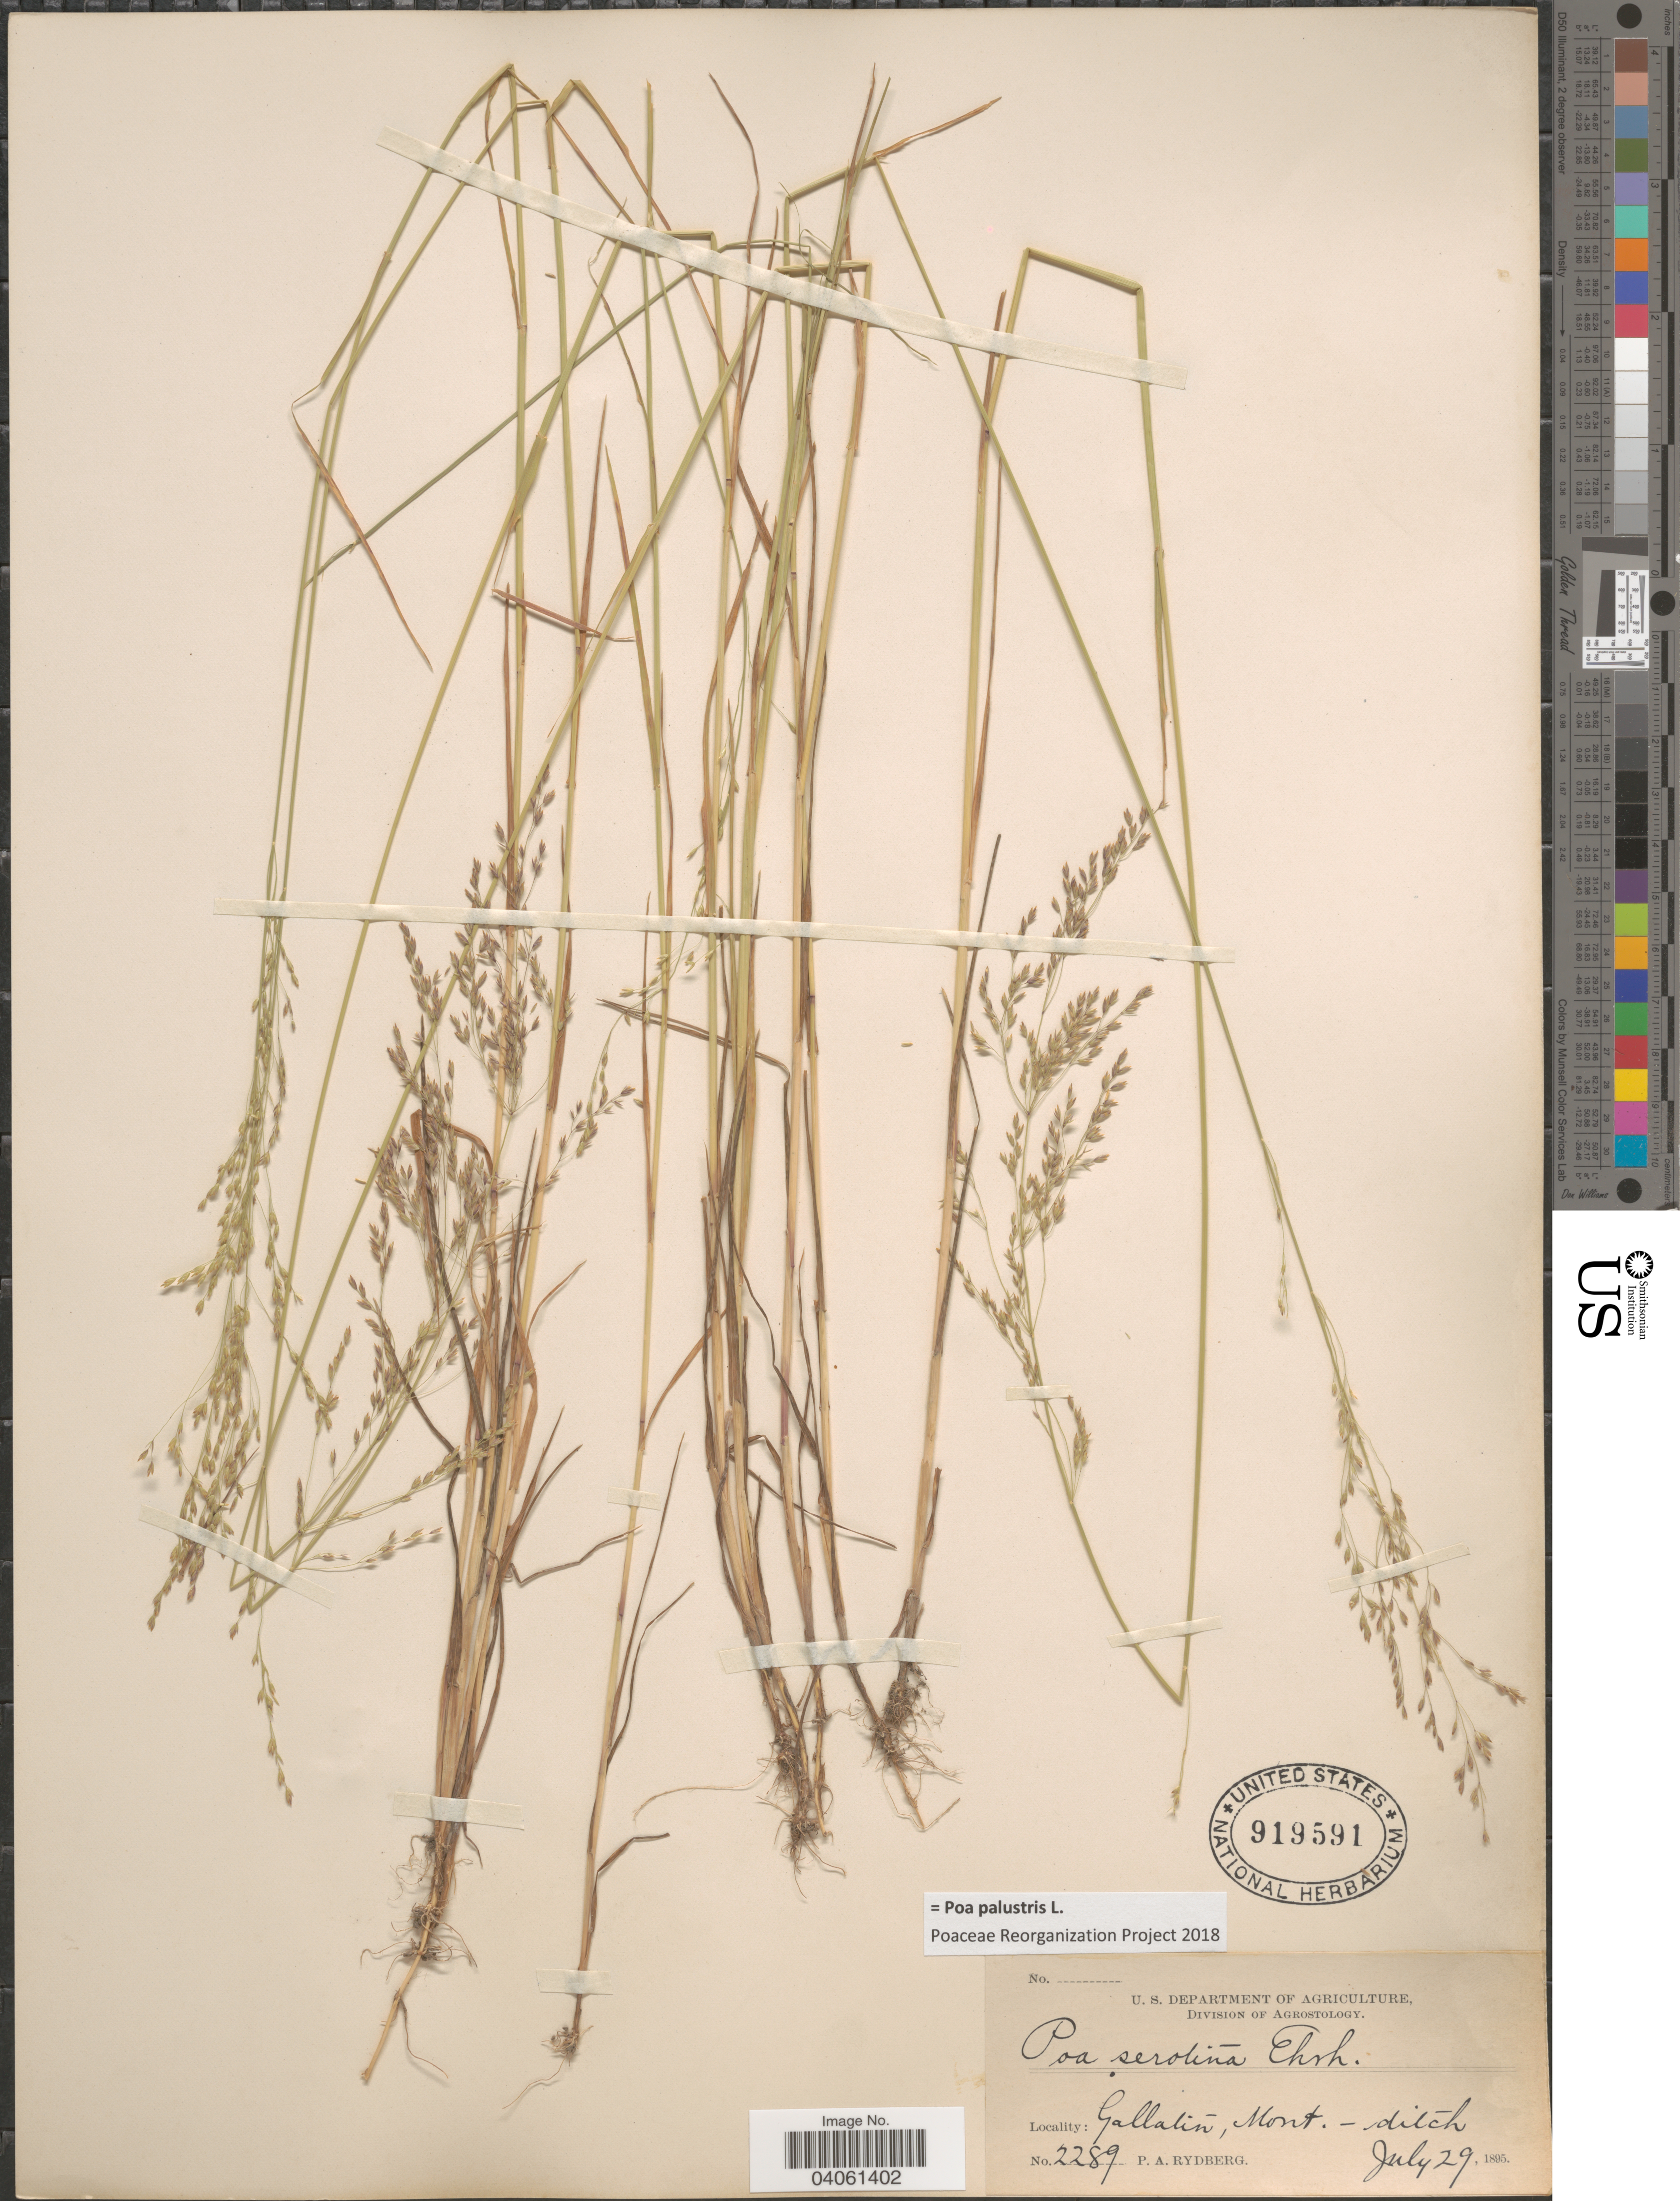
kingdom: Plantae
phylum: Tracheophyta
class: Liliopsida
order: Poales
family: Poaceae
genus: Poa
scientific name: Poa palustris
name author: L.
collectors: P. A. Rydberg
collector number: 2289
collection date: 1895-07-29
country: United States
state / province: Montana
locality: Gallatin.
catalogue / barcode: US 919591